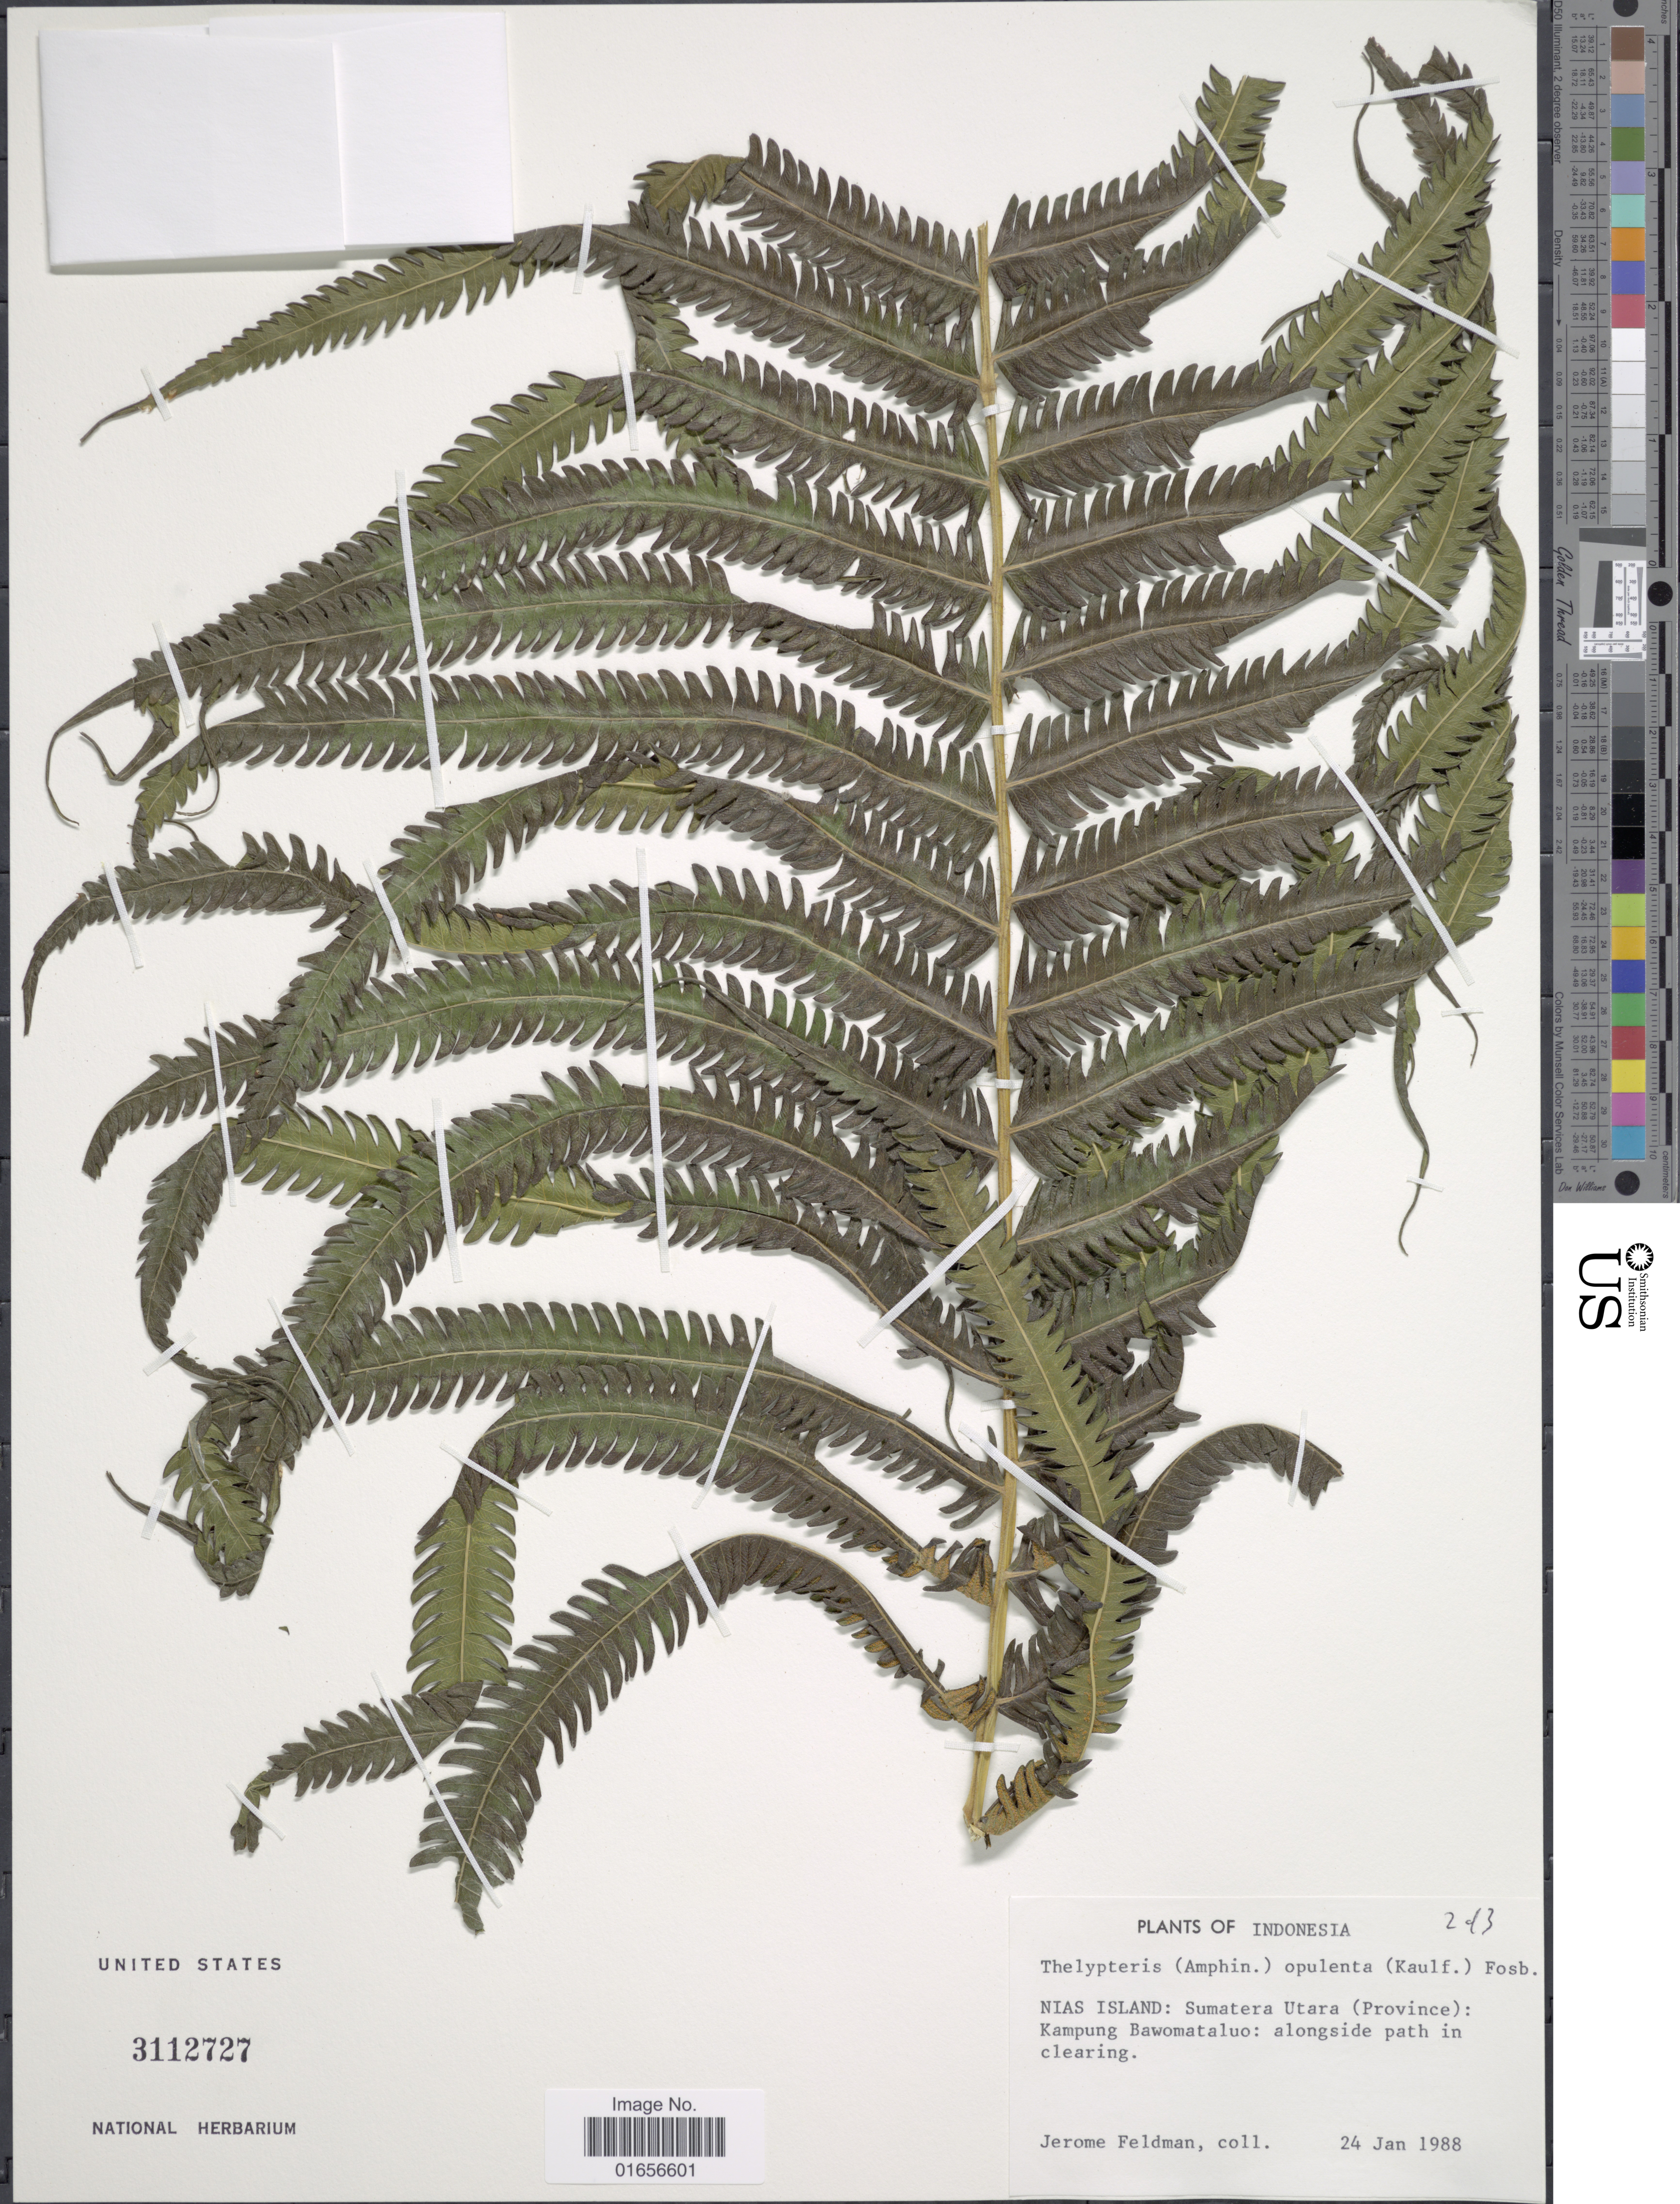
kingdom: Plantae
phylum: Tracheophyta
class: Polypodiopsida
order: Polypodiales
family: Thelypteridaceae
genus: Amphineuron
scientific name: Amphineuron opulentum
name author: (Kaulf.) Holttum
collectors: J. Feldman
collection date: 1988-01-24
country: Indonesia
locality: Nias Island: Sumatera Utara (Province): Kampung Bawomataluo: alongside path in clearing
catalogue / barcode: US 3112727